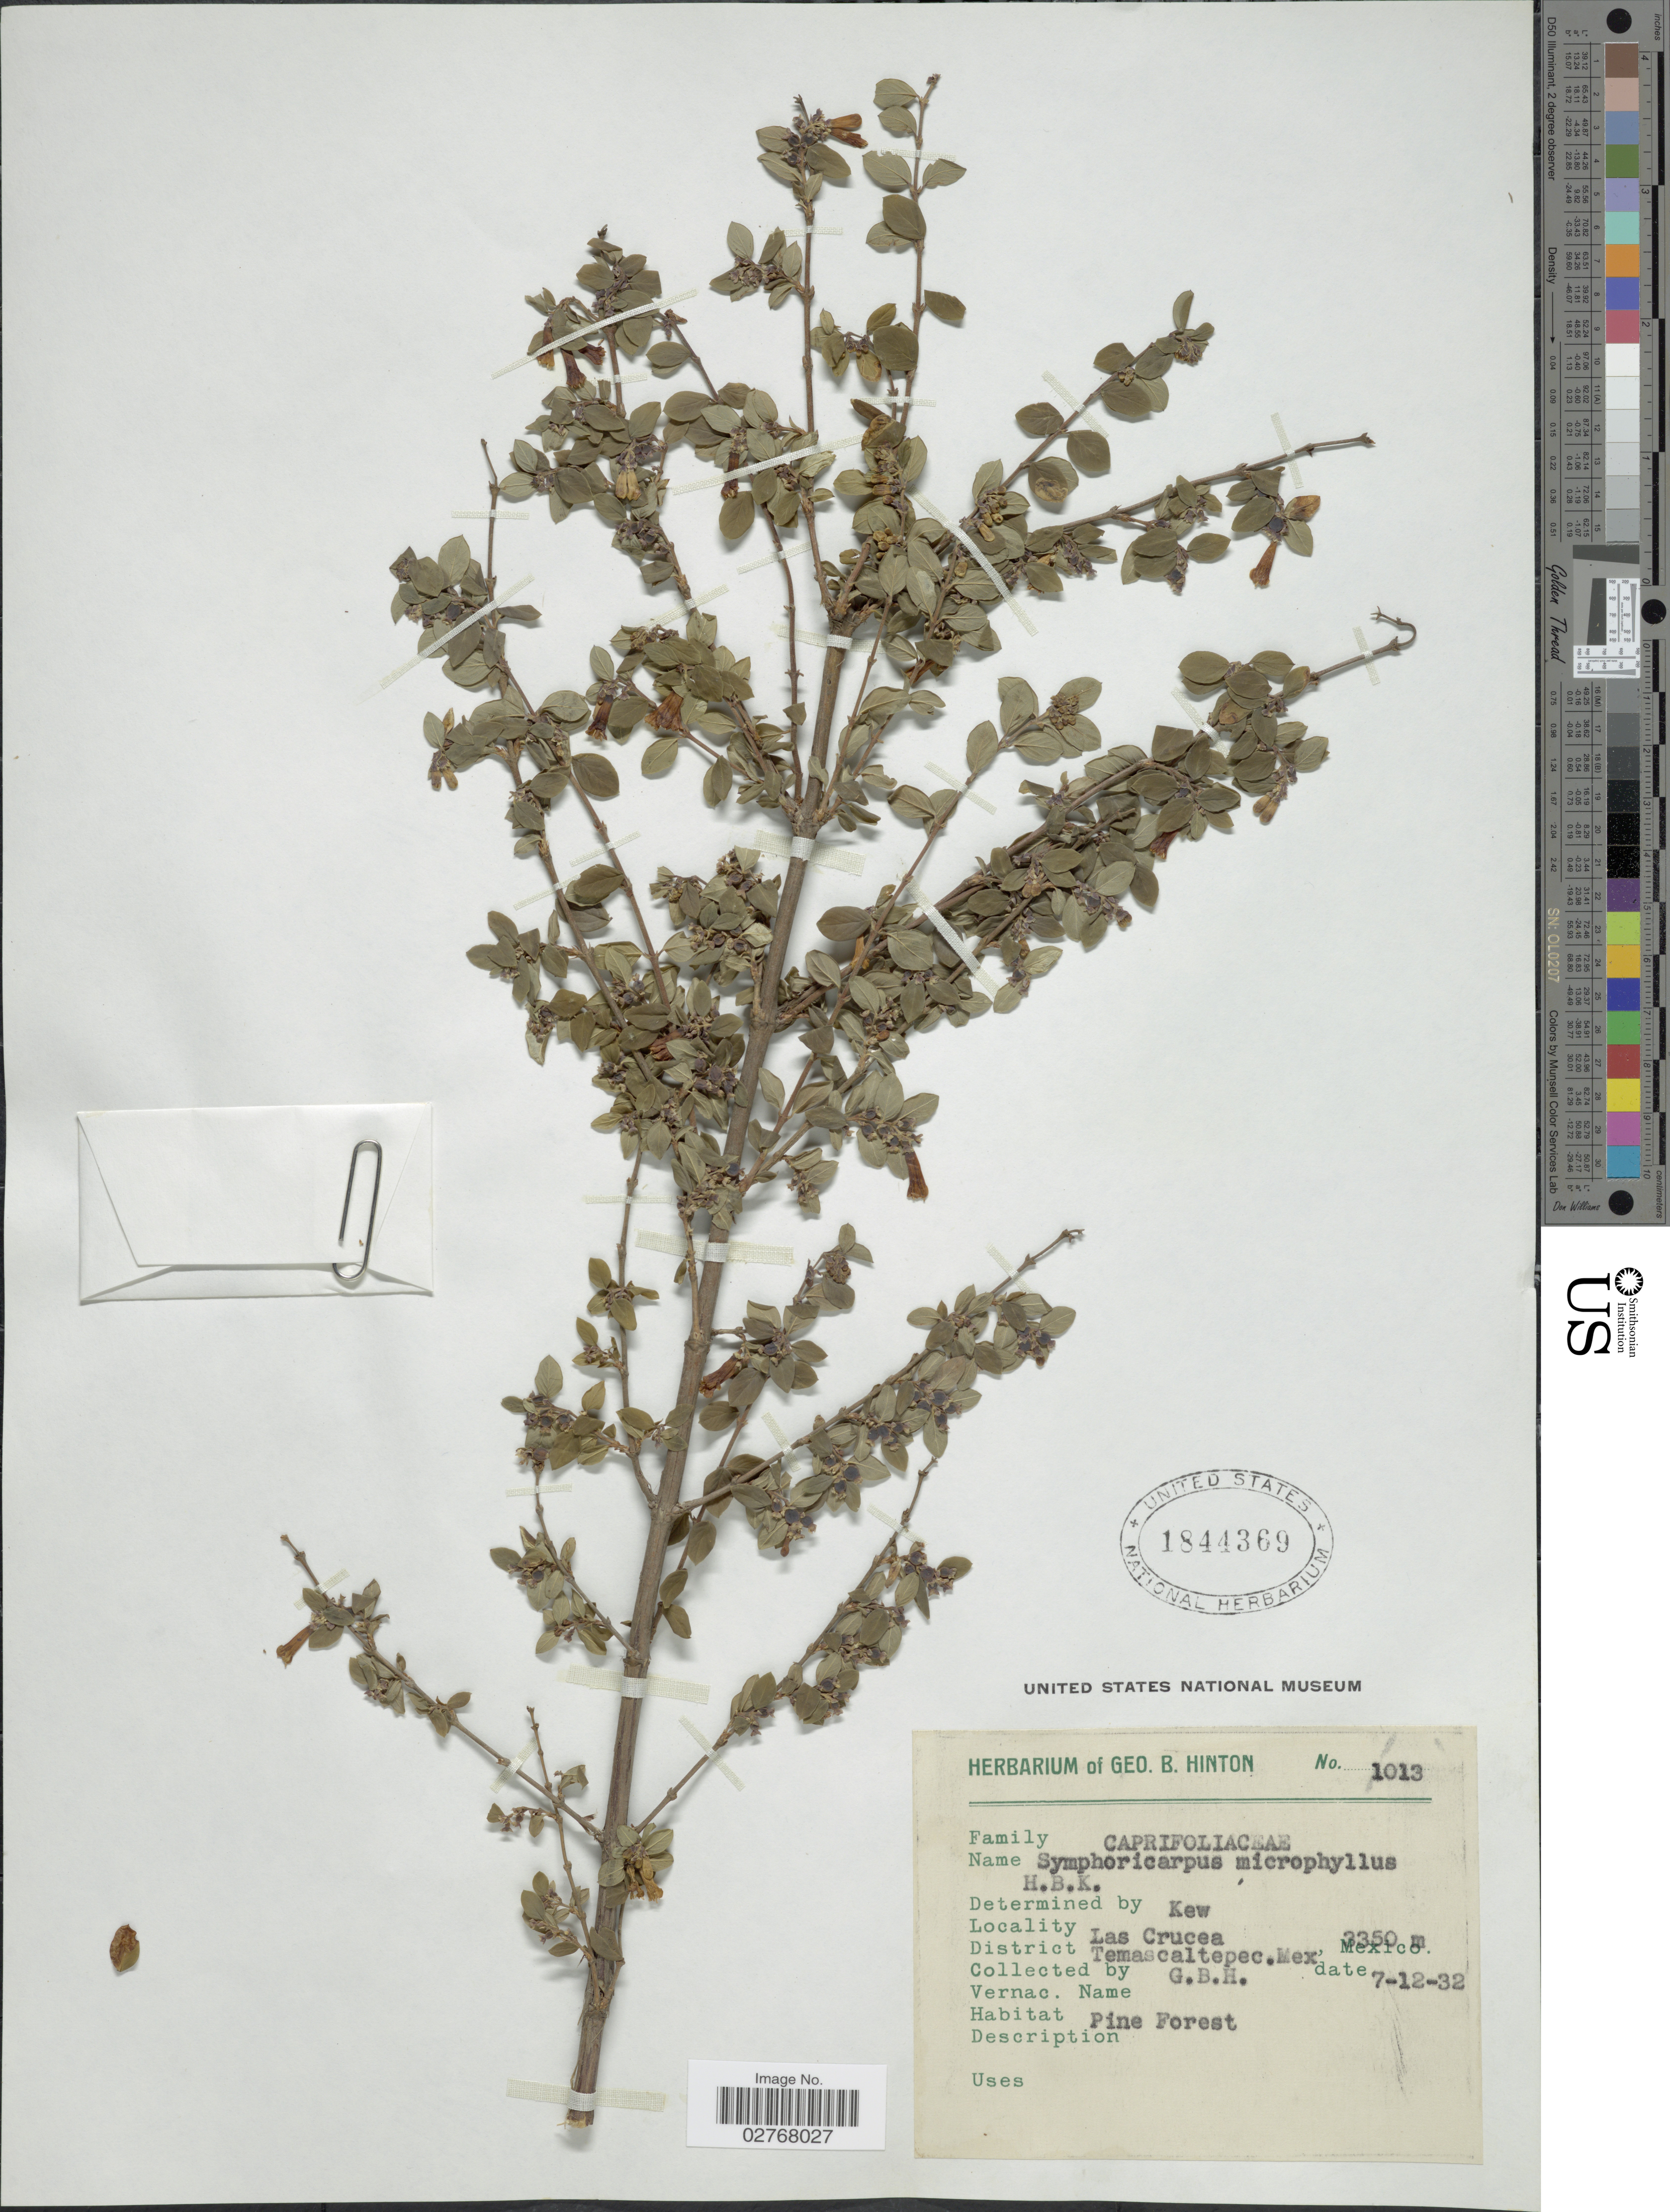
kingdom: Plantae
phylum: Tracheophyta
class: Magnoliopsida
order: Dipsacales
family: Caprifoliaceae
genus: Symphoricarpos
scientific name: Symphoricarpos microphyllus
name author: Kunth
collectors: G. B. Hinton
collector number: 1013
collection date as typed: Transcribed d/m/y: 12/7/32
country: Mexico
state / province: México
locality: Las Crucea, District Temascaltepec, Mex.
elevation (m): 3350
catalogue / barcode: US 1844369